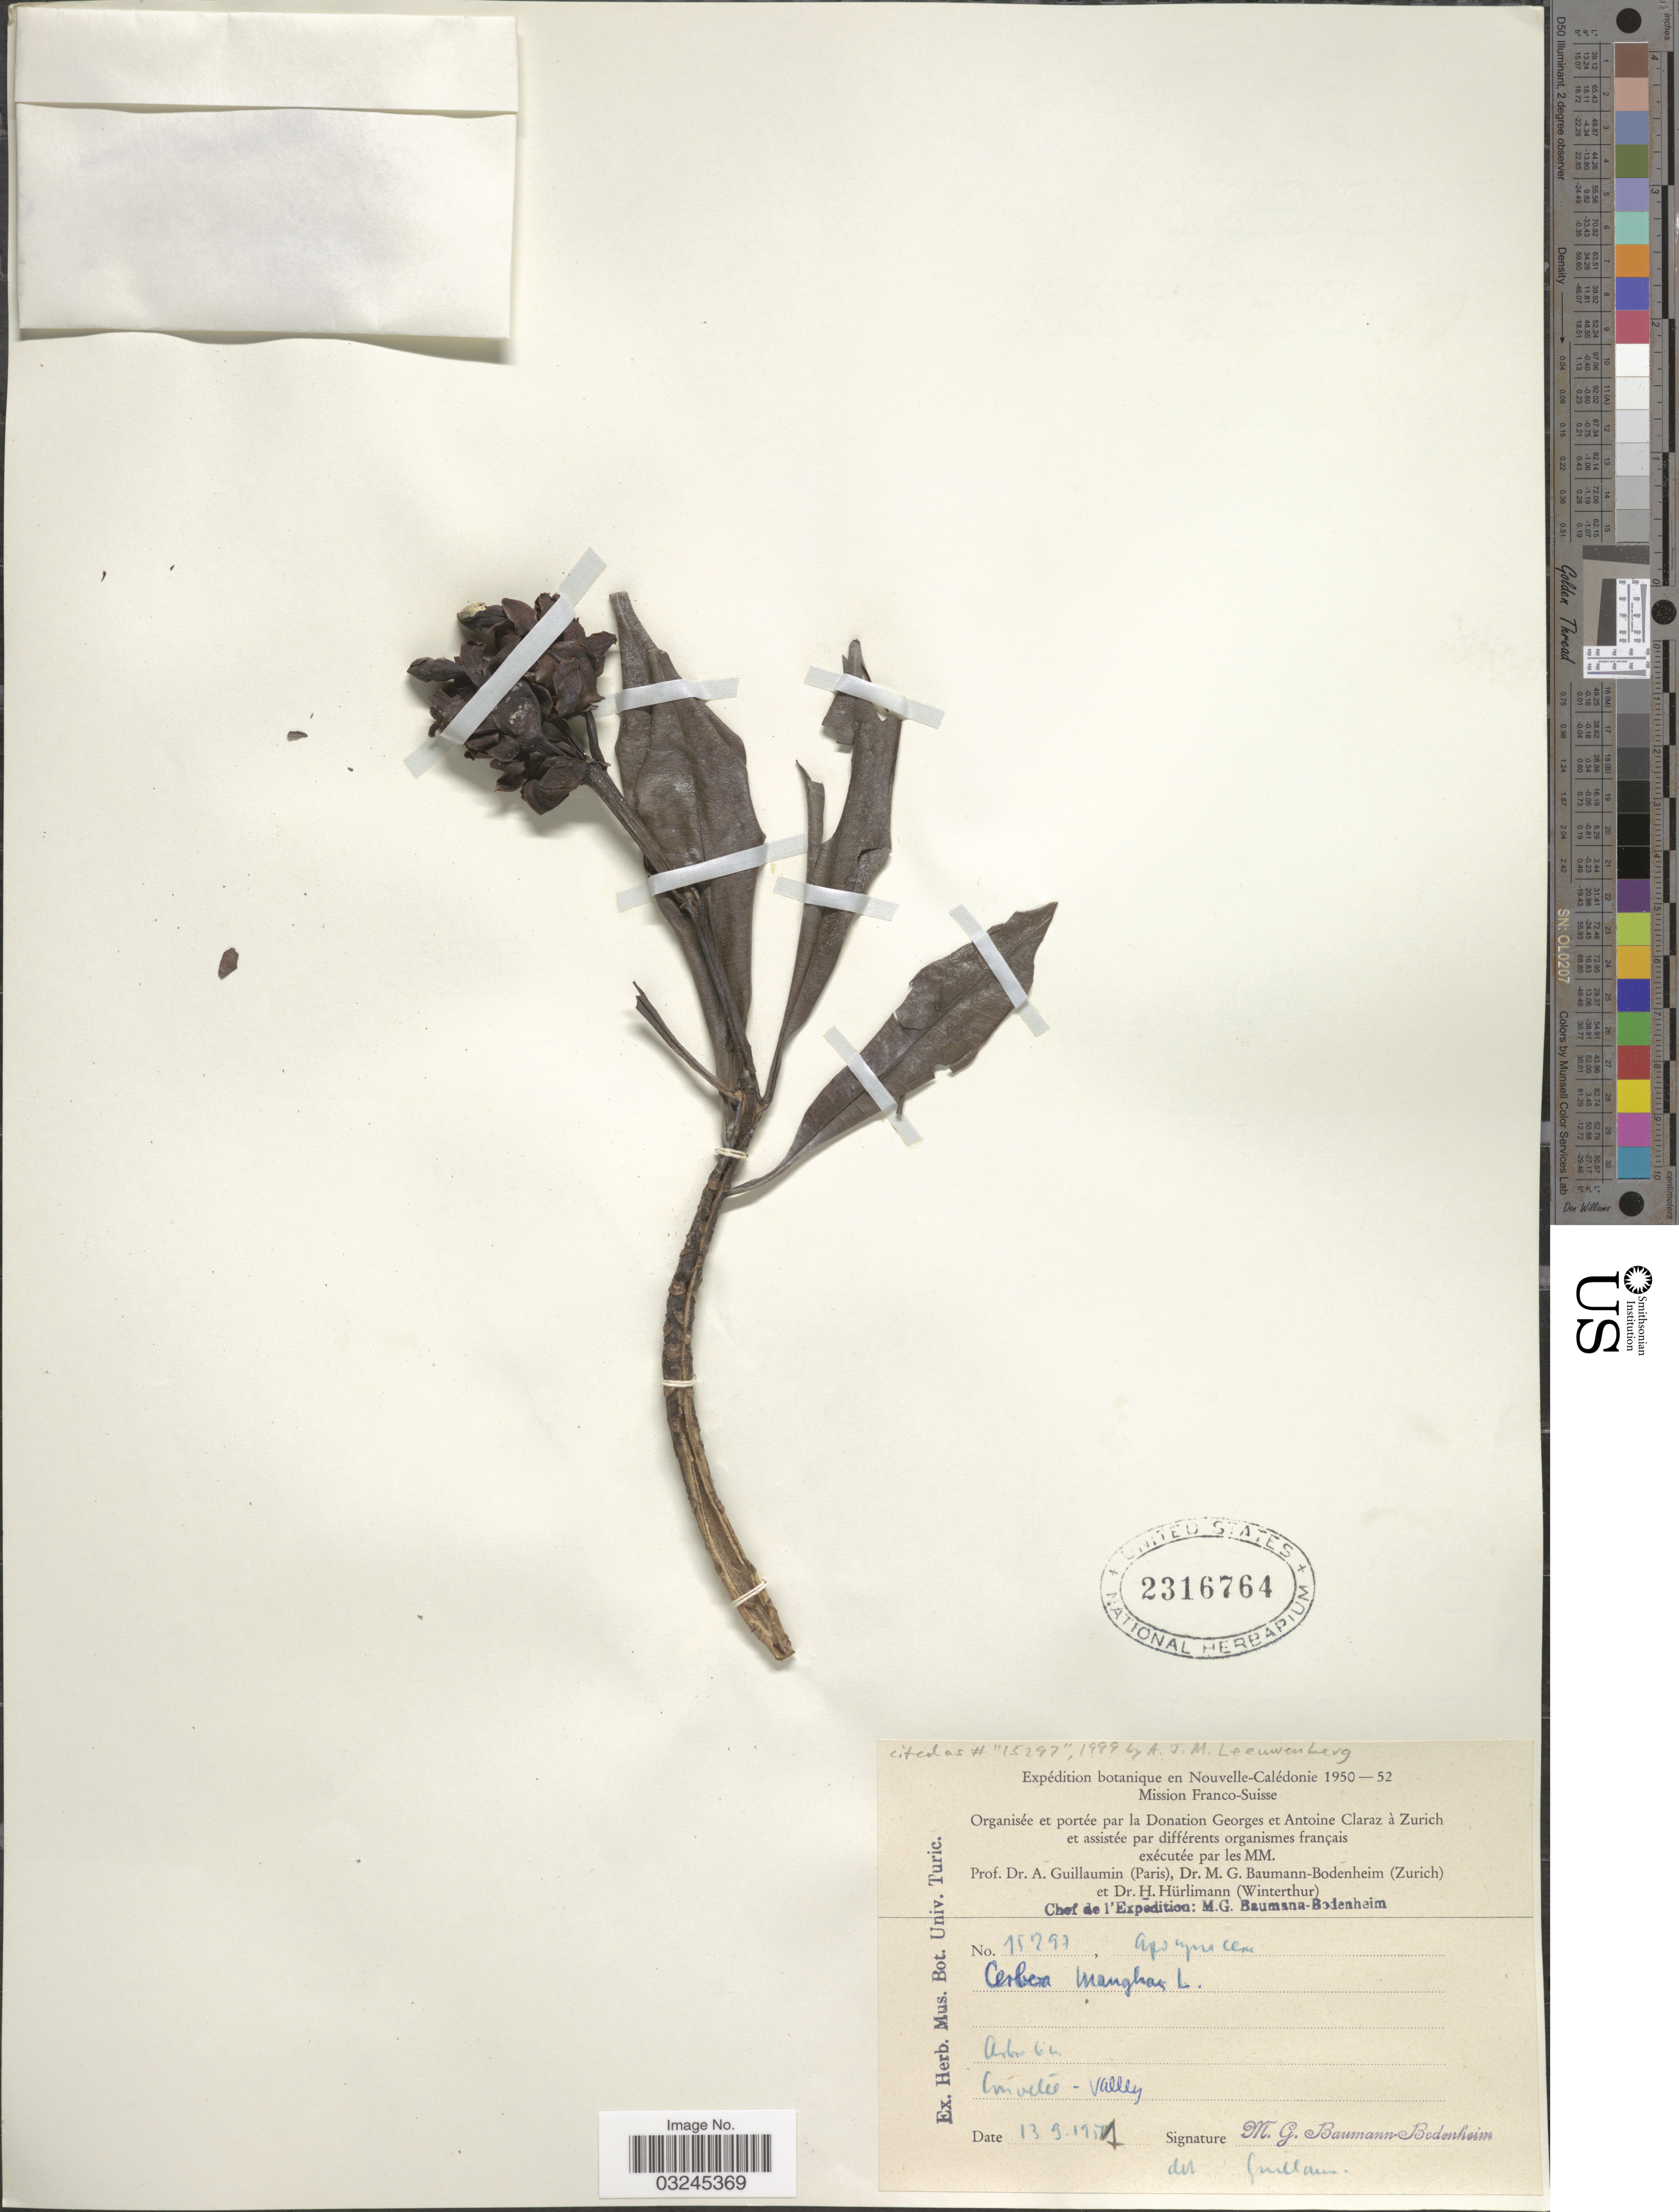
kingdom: Plantae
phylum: Tracheophyta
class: Magnoliopsida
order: Gentianales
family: Apocynaceae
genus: Cerbera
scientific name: Cerbera manghas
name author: L.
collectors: M. G. Baumann-Bodenheim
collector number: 15797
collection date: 1957-09-13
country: New Caledonia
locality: Couvelée-Valley.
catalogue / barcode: US 2316764